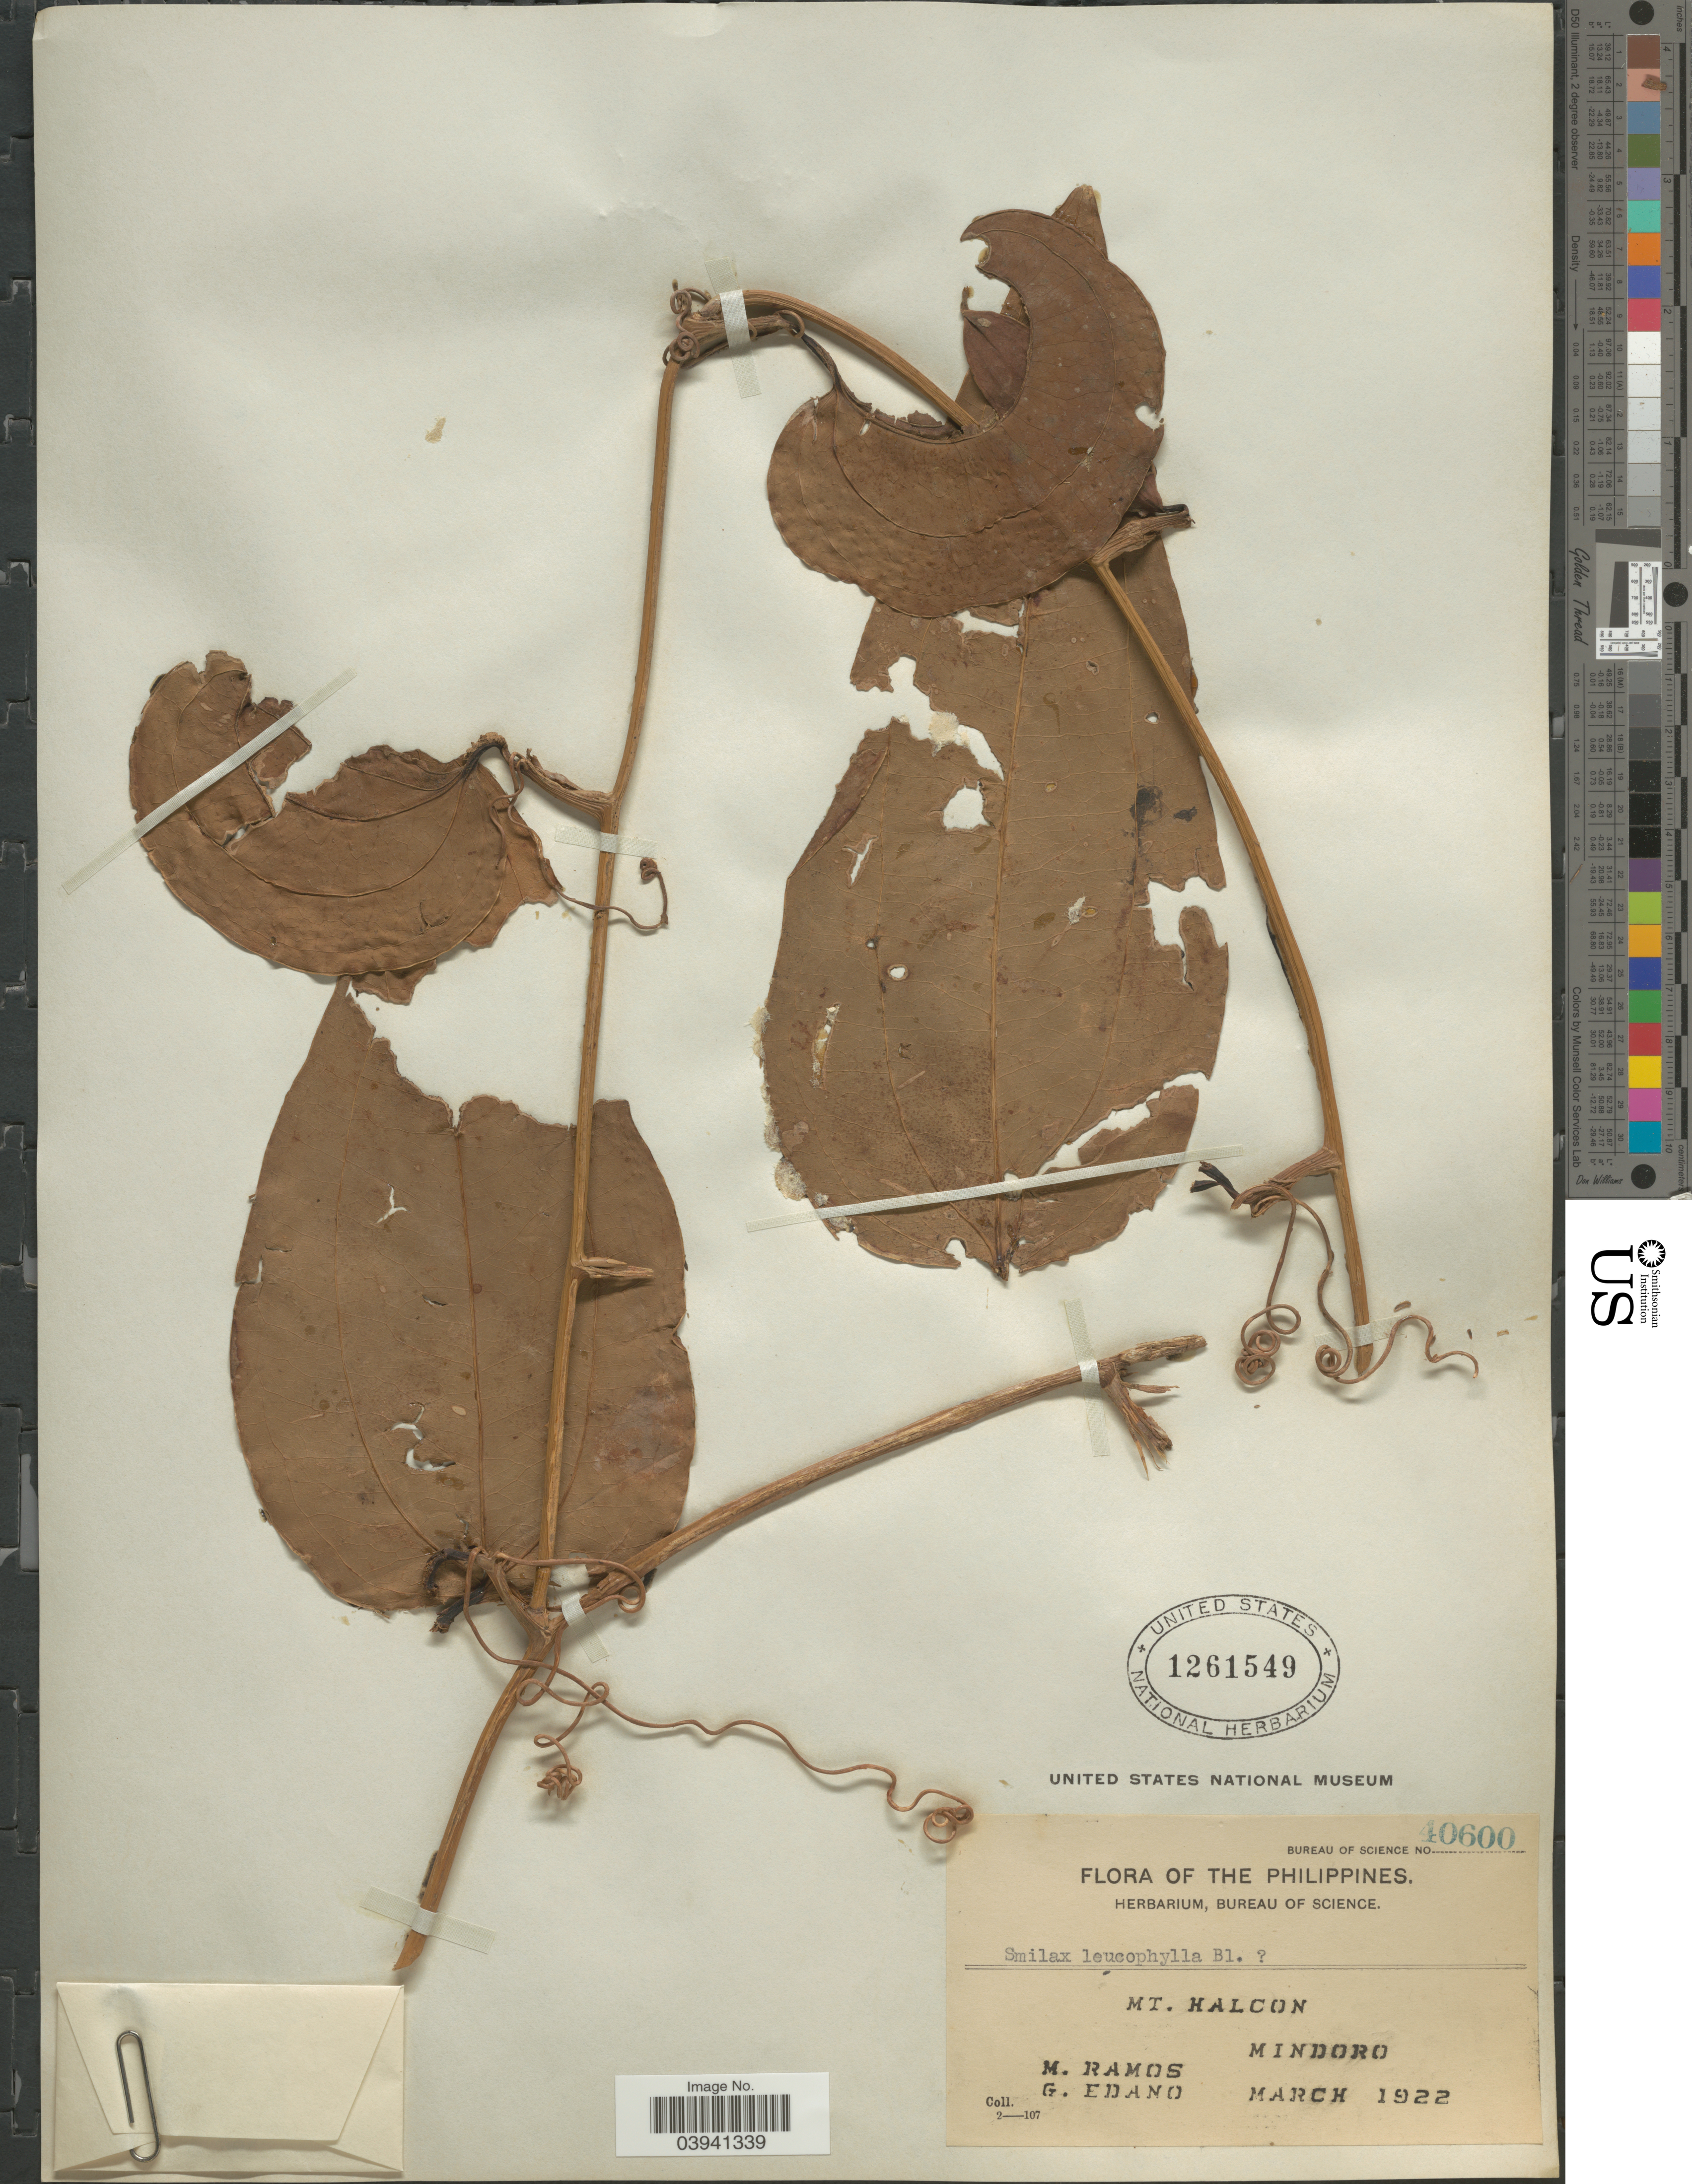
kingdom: Plantae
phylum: Tracheophyta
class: Liliopsida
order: Liliales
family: Smilacaceae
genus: Smilax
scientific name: Smilax leucophylla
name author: Blume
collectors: M. Ramos & G. Edaño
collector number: Bureau of Science 40600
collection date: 1922-03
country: Philippines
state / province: Mimaropa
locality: Mt. Halcon. Mindoro.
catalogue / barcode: US 1261549